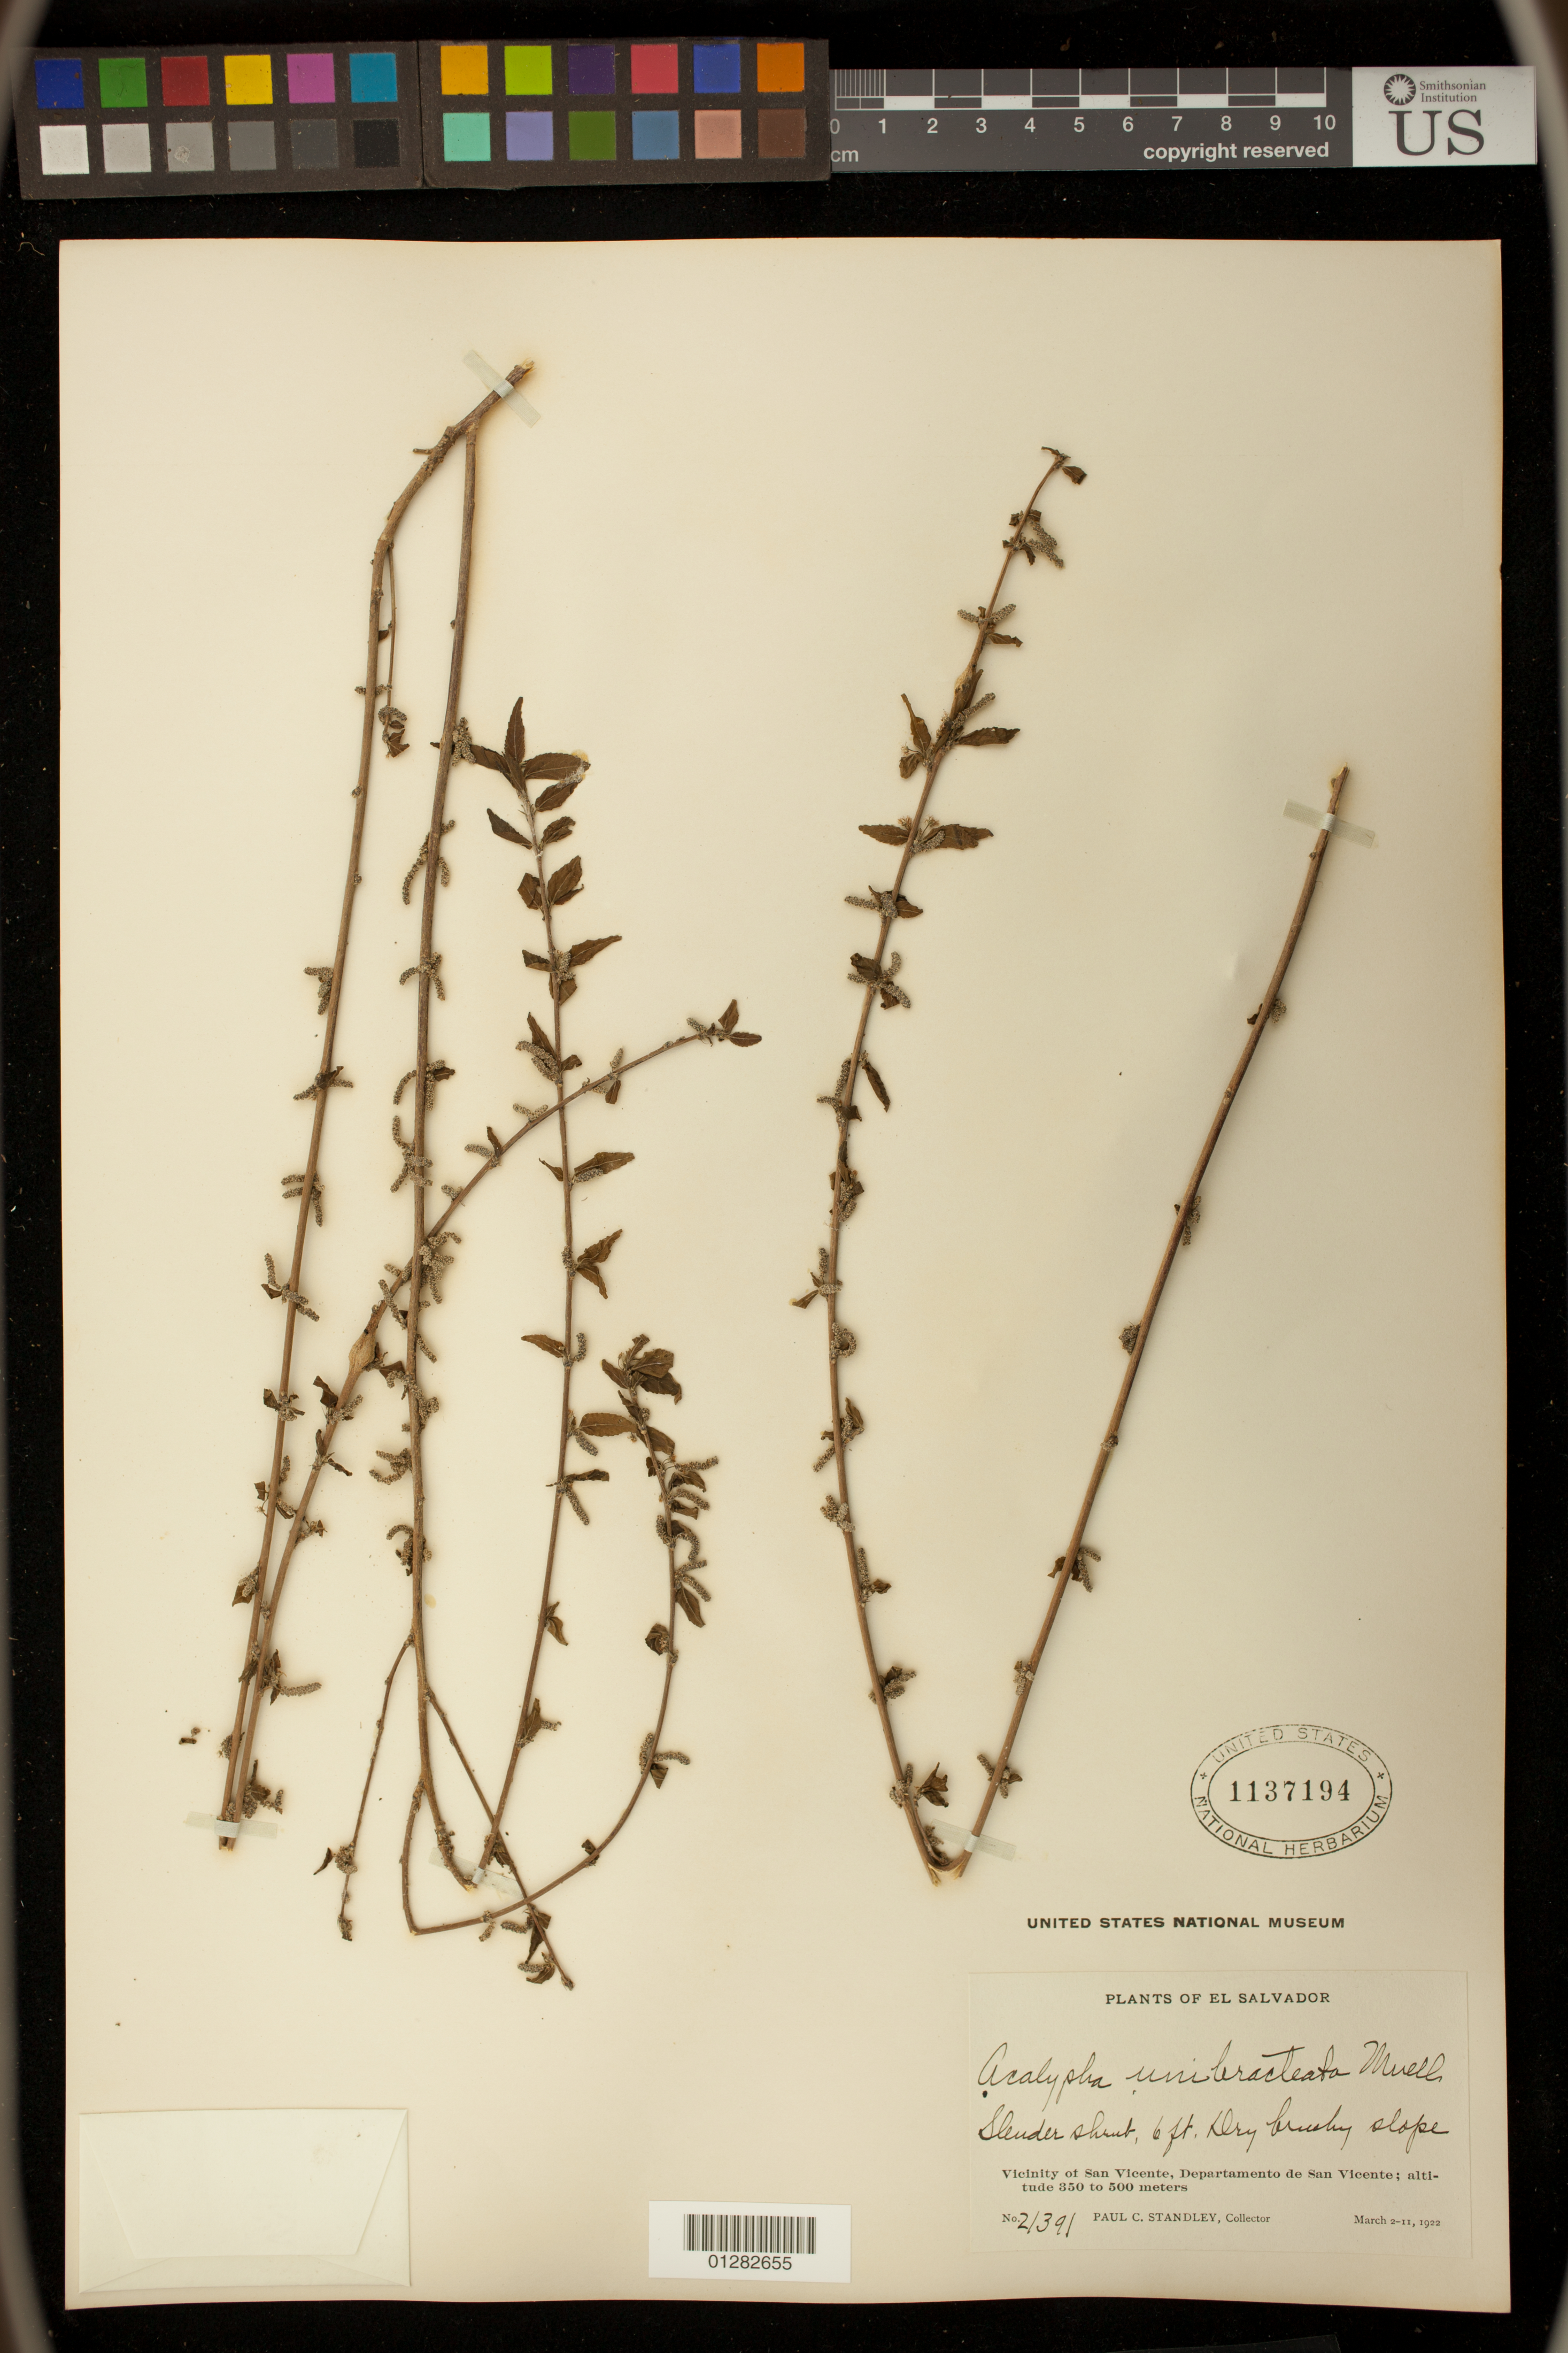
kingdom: Plantae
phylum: Tracheophyta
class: Magnoliopsida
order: Malpighiales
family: Euphorbiaceae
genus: Acalypha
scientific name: Acalypha unibracteata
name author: Müll. Arg.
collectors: S. Calderón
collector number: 21391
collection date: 1922-03-02/1922-03-11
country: El Salvador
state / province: San Vincente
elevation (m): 350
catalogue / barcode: US 1137194